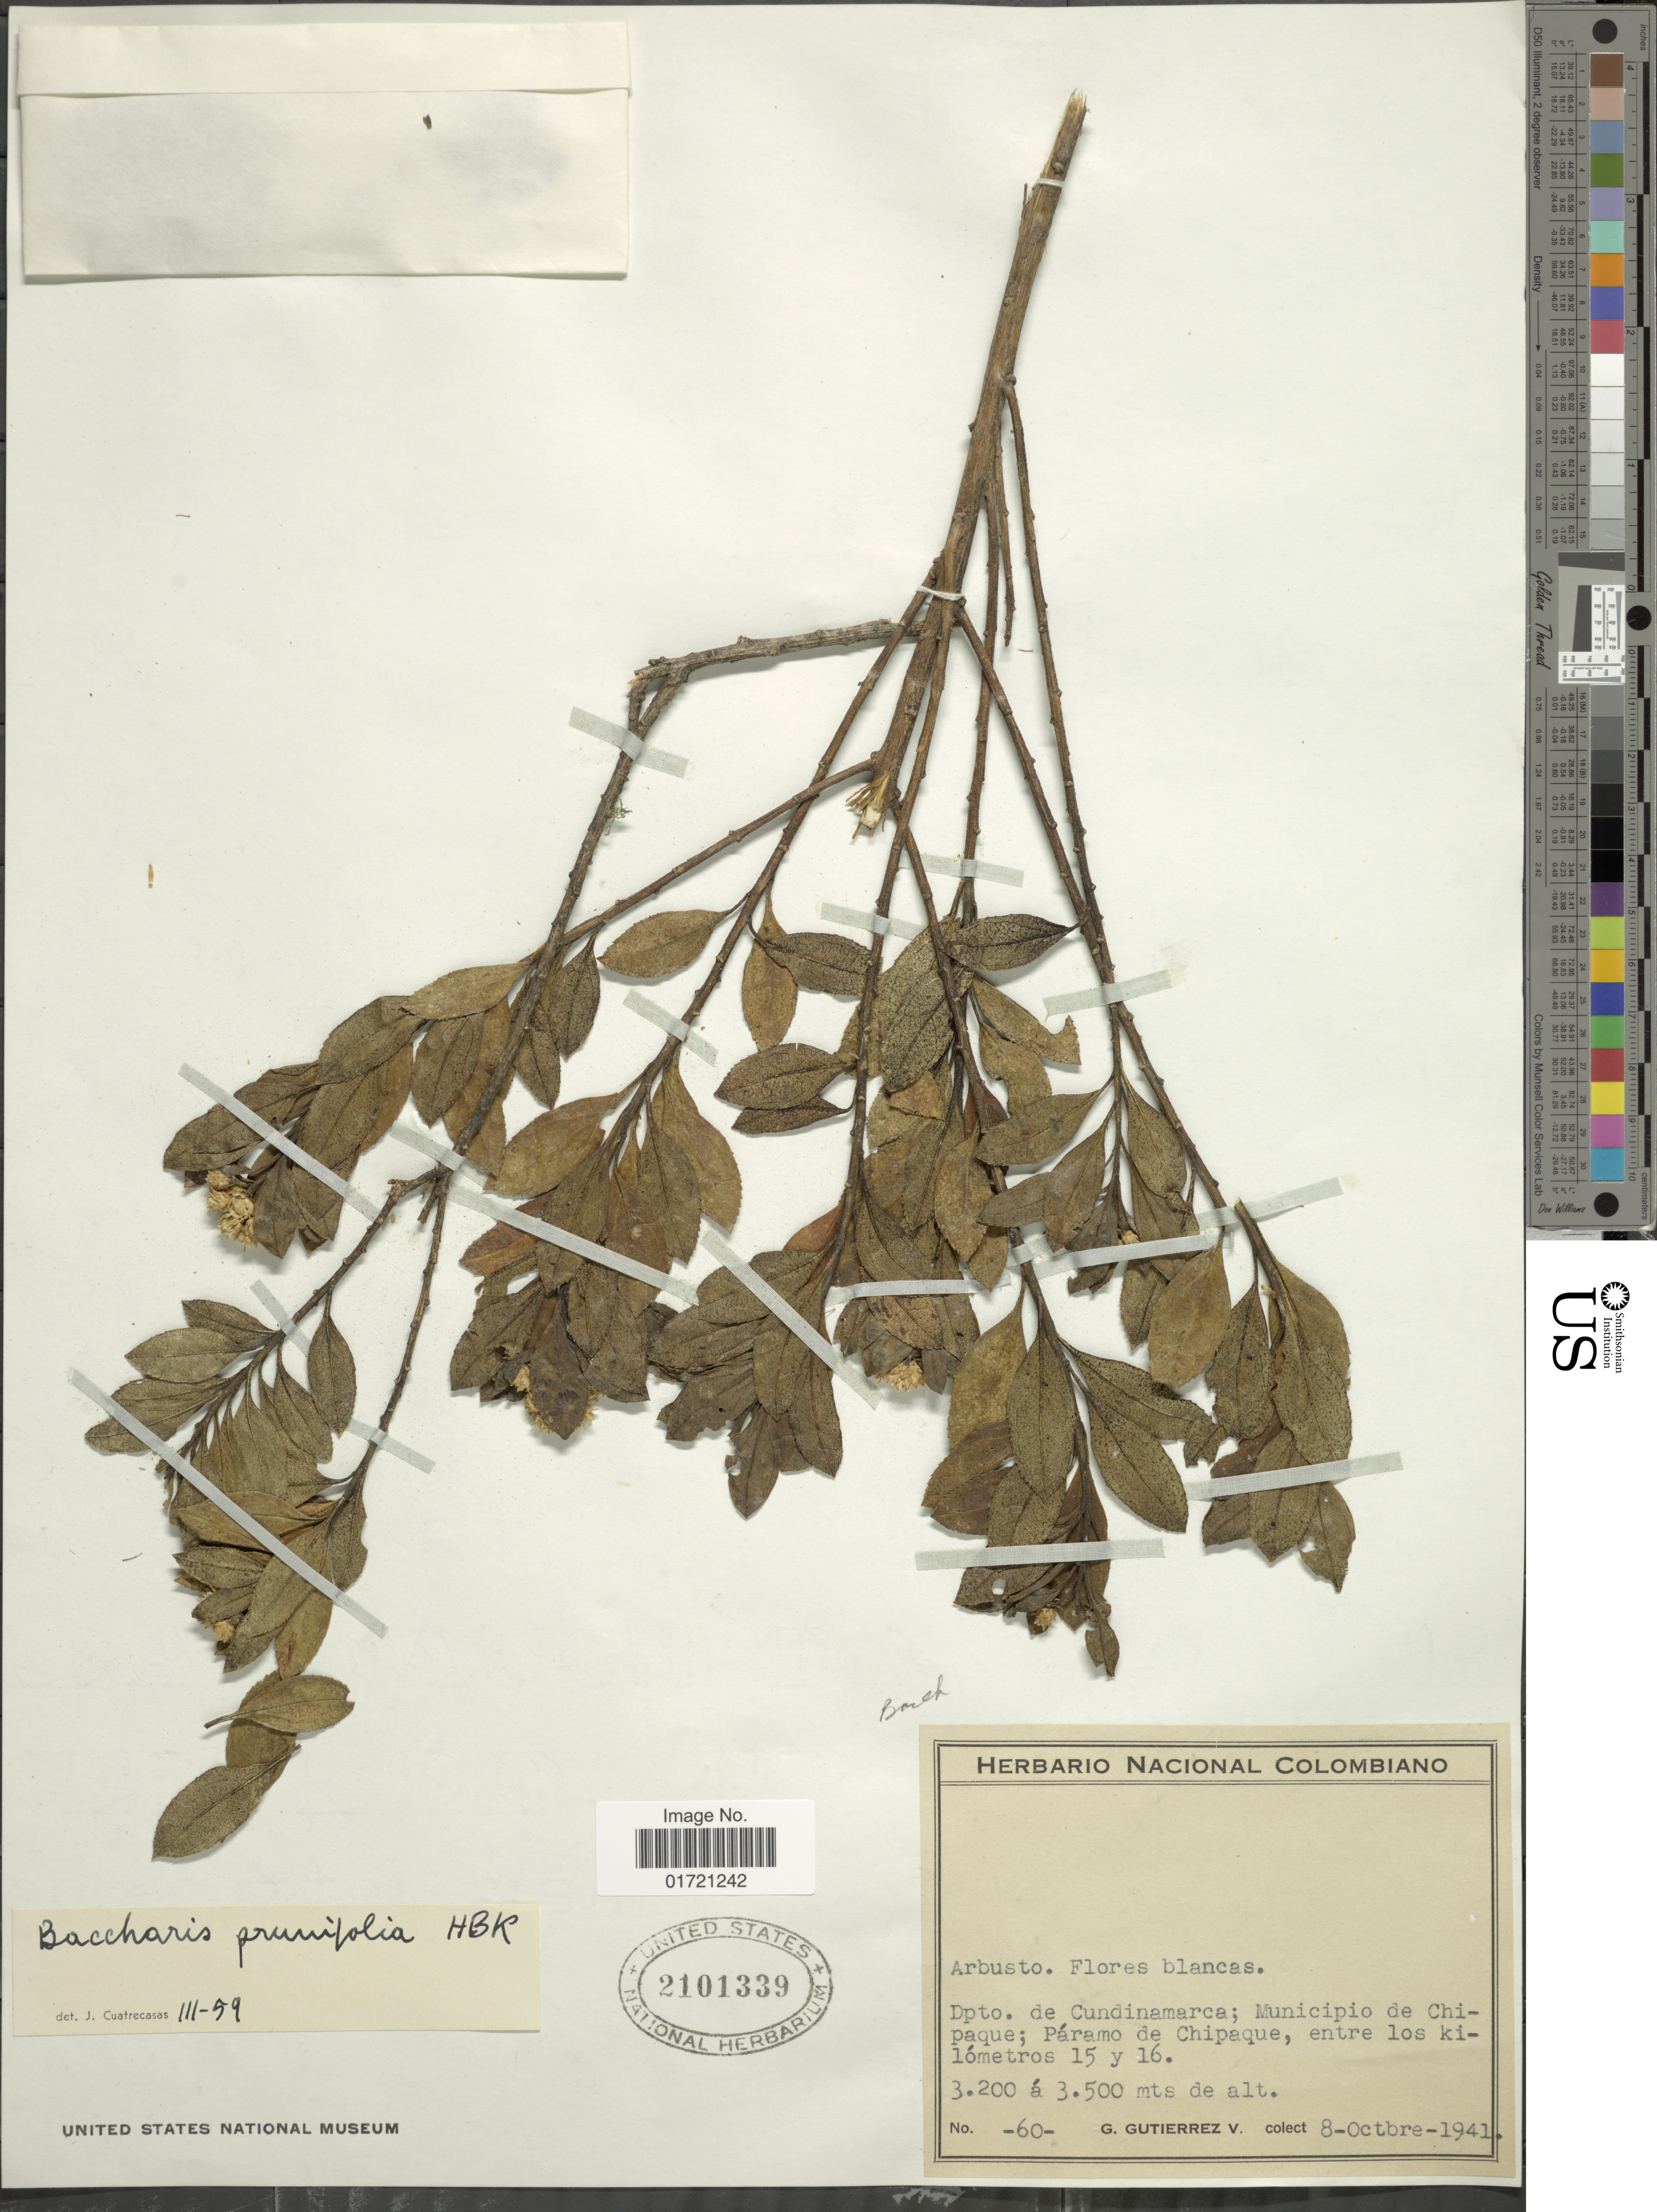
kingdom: Plantae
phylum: Tracheophyta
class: Magnoliopsida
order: Asterales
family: Asteraceae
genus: Baccharis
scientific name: Baccharis prunifolia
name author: Kunth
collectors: G. Gutiérrez V.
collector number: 60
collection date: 1941-10-08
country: Colombia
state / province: Cundinamarca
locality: Dpto. Cundinamarca; Municipio de Chipaque; Páramo de Chipaque, entre los kilómetros 15 y 16.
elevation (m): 3200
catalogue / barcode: US 2101339